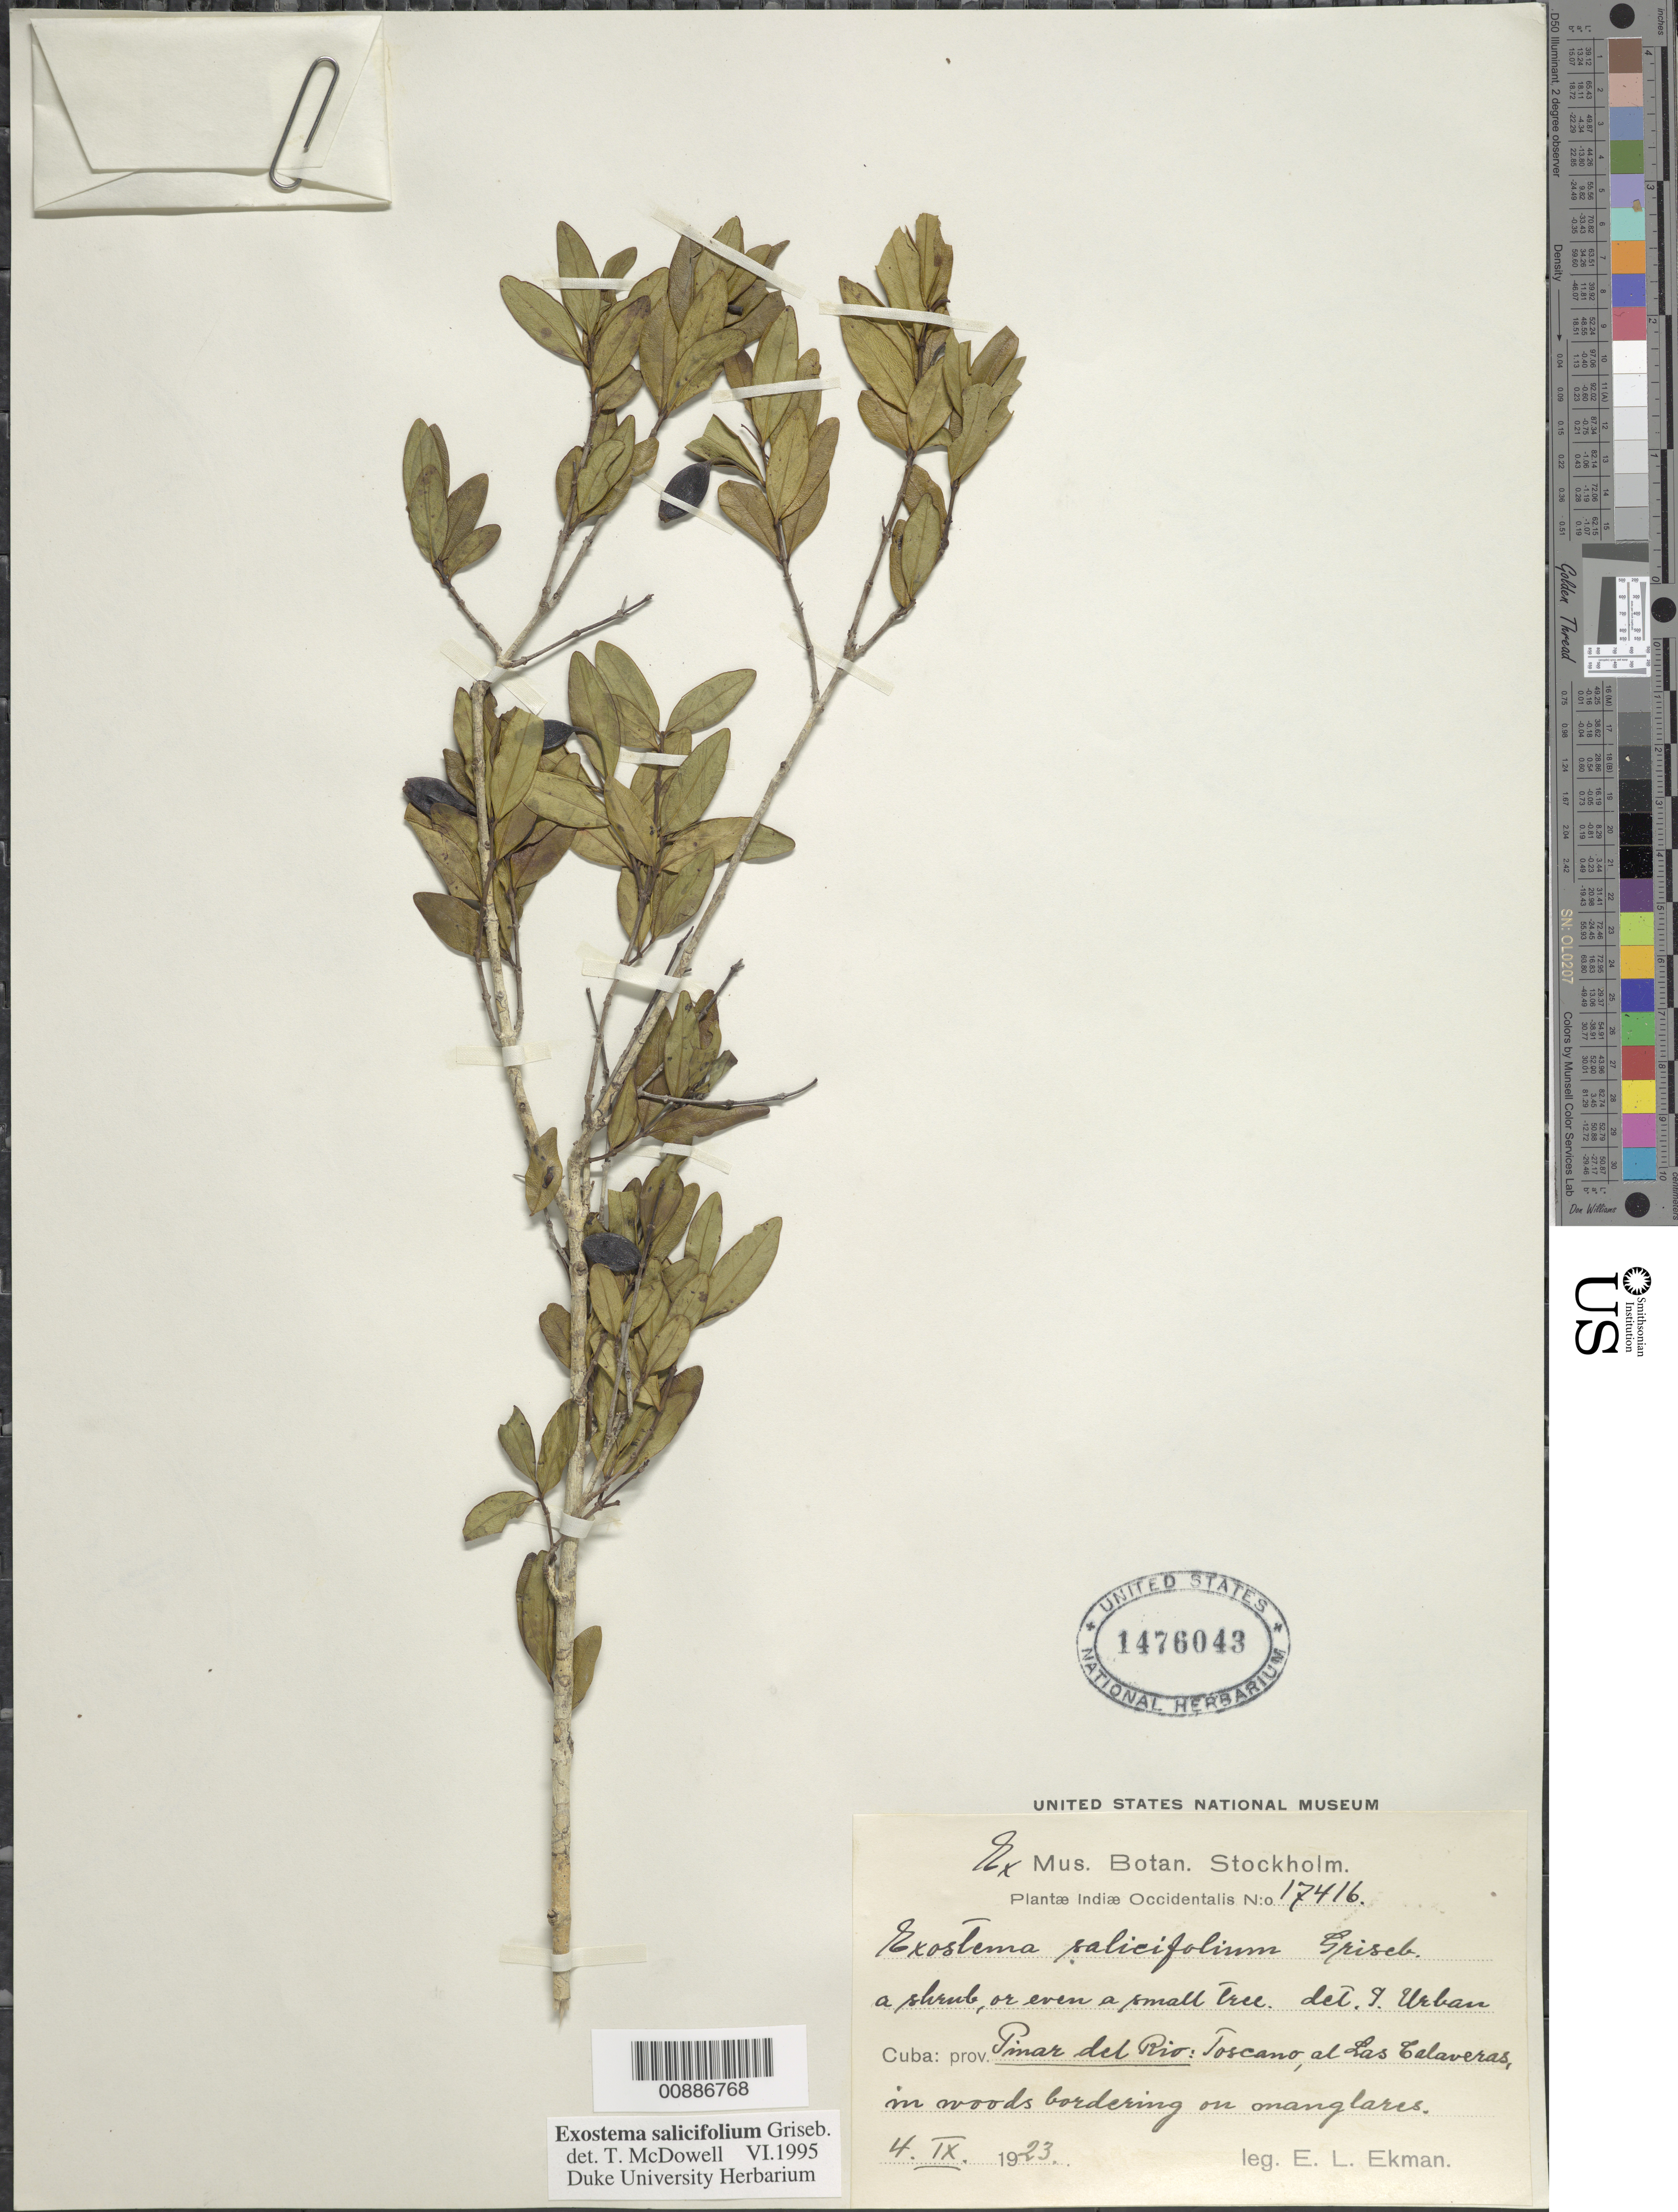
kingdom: Plantae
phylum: Tracheophyta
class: Magnoliopsida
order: Gentianales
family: Rubiaceae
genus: Exostema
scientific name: Exostema salicifolium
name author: Griseb.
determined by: Urban, Ignatz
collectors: E. L. Ekman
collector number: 17416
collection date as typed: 04 Sep 1923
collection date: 1923-09-04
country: Cuba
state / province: Pinar del Río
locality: Toscano, al Las Calaveras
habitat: In woods bordering on mangroves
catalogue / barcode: US 1476043